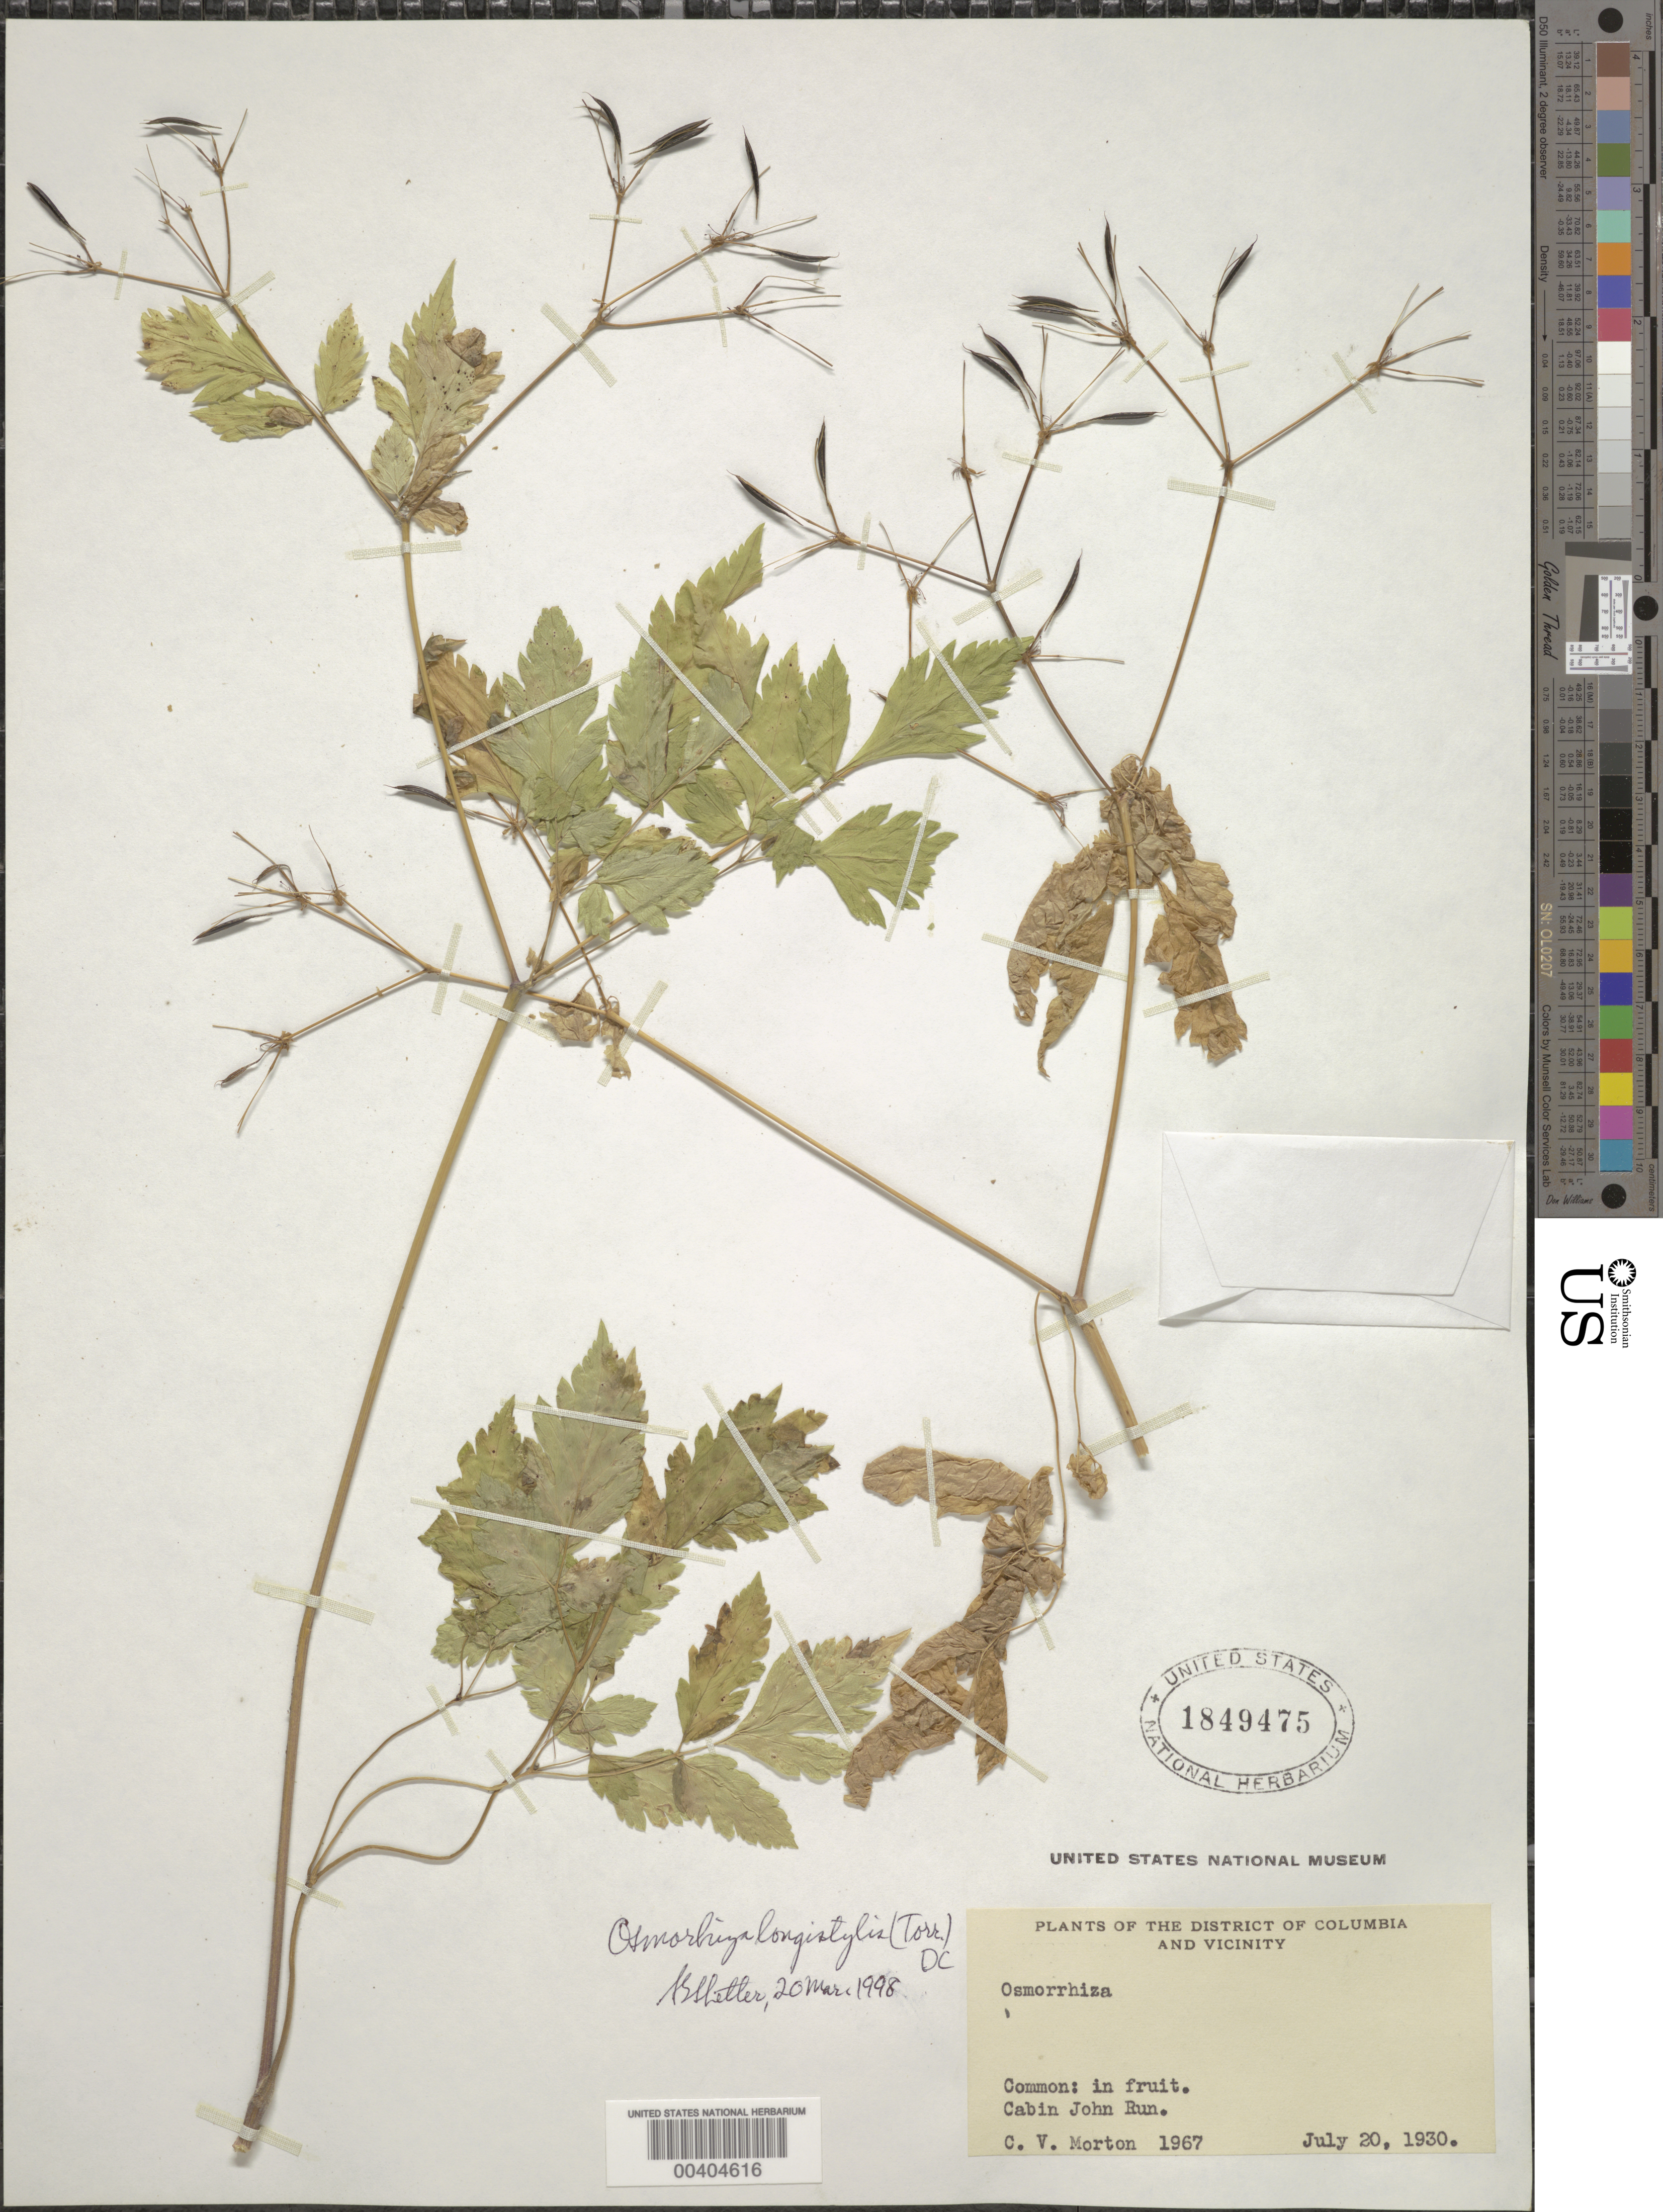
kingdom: Plantae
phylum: Tracheophyta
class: Magnoliopsida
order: Apiales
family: Apiaceae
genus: Osmorhiza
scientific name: Osmorhiza longistylis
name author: (Torr.) DC.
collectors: C. V. Morton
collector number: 1967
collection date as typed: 20 Jul 1930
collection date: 1930-07-20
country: United States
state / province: Maryland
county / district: Montgomery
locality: Cabin John Run C. & O. Canal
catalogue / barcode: US 1849475